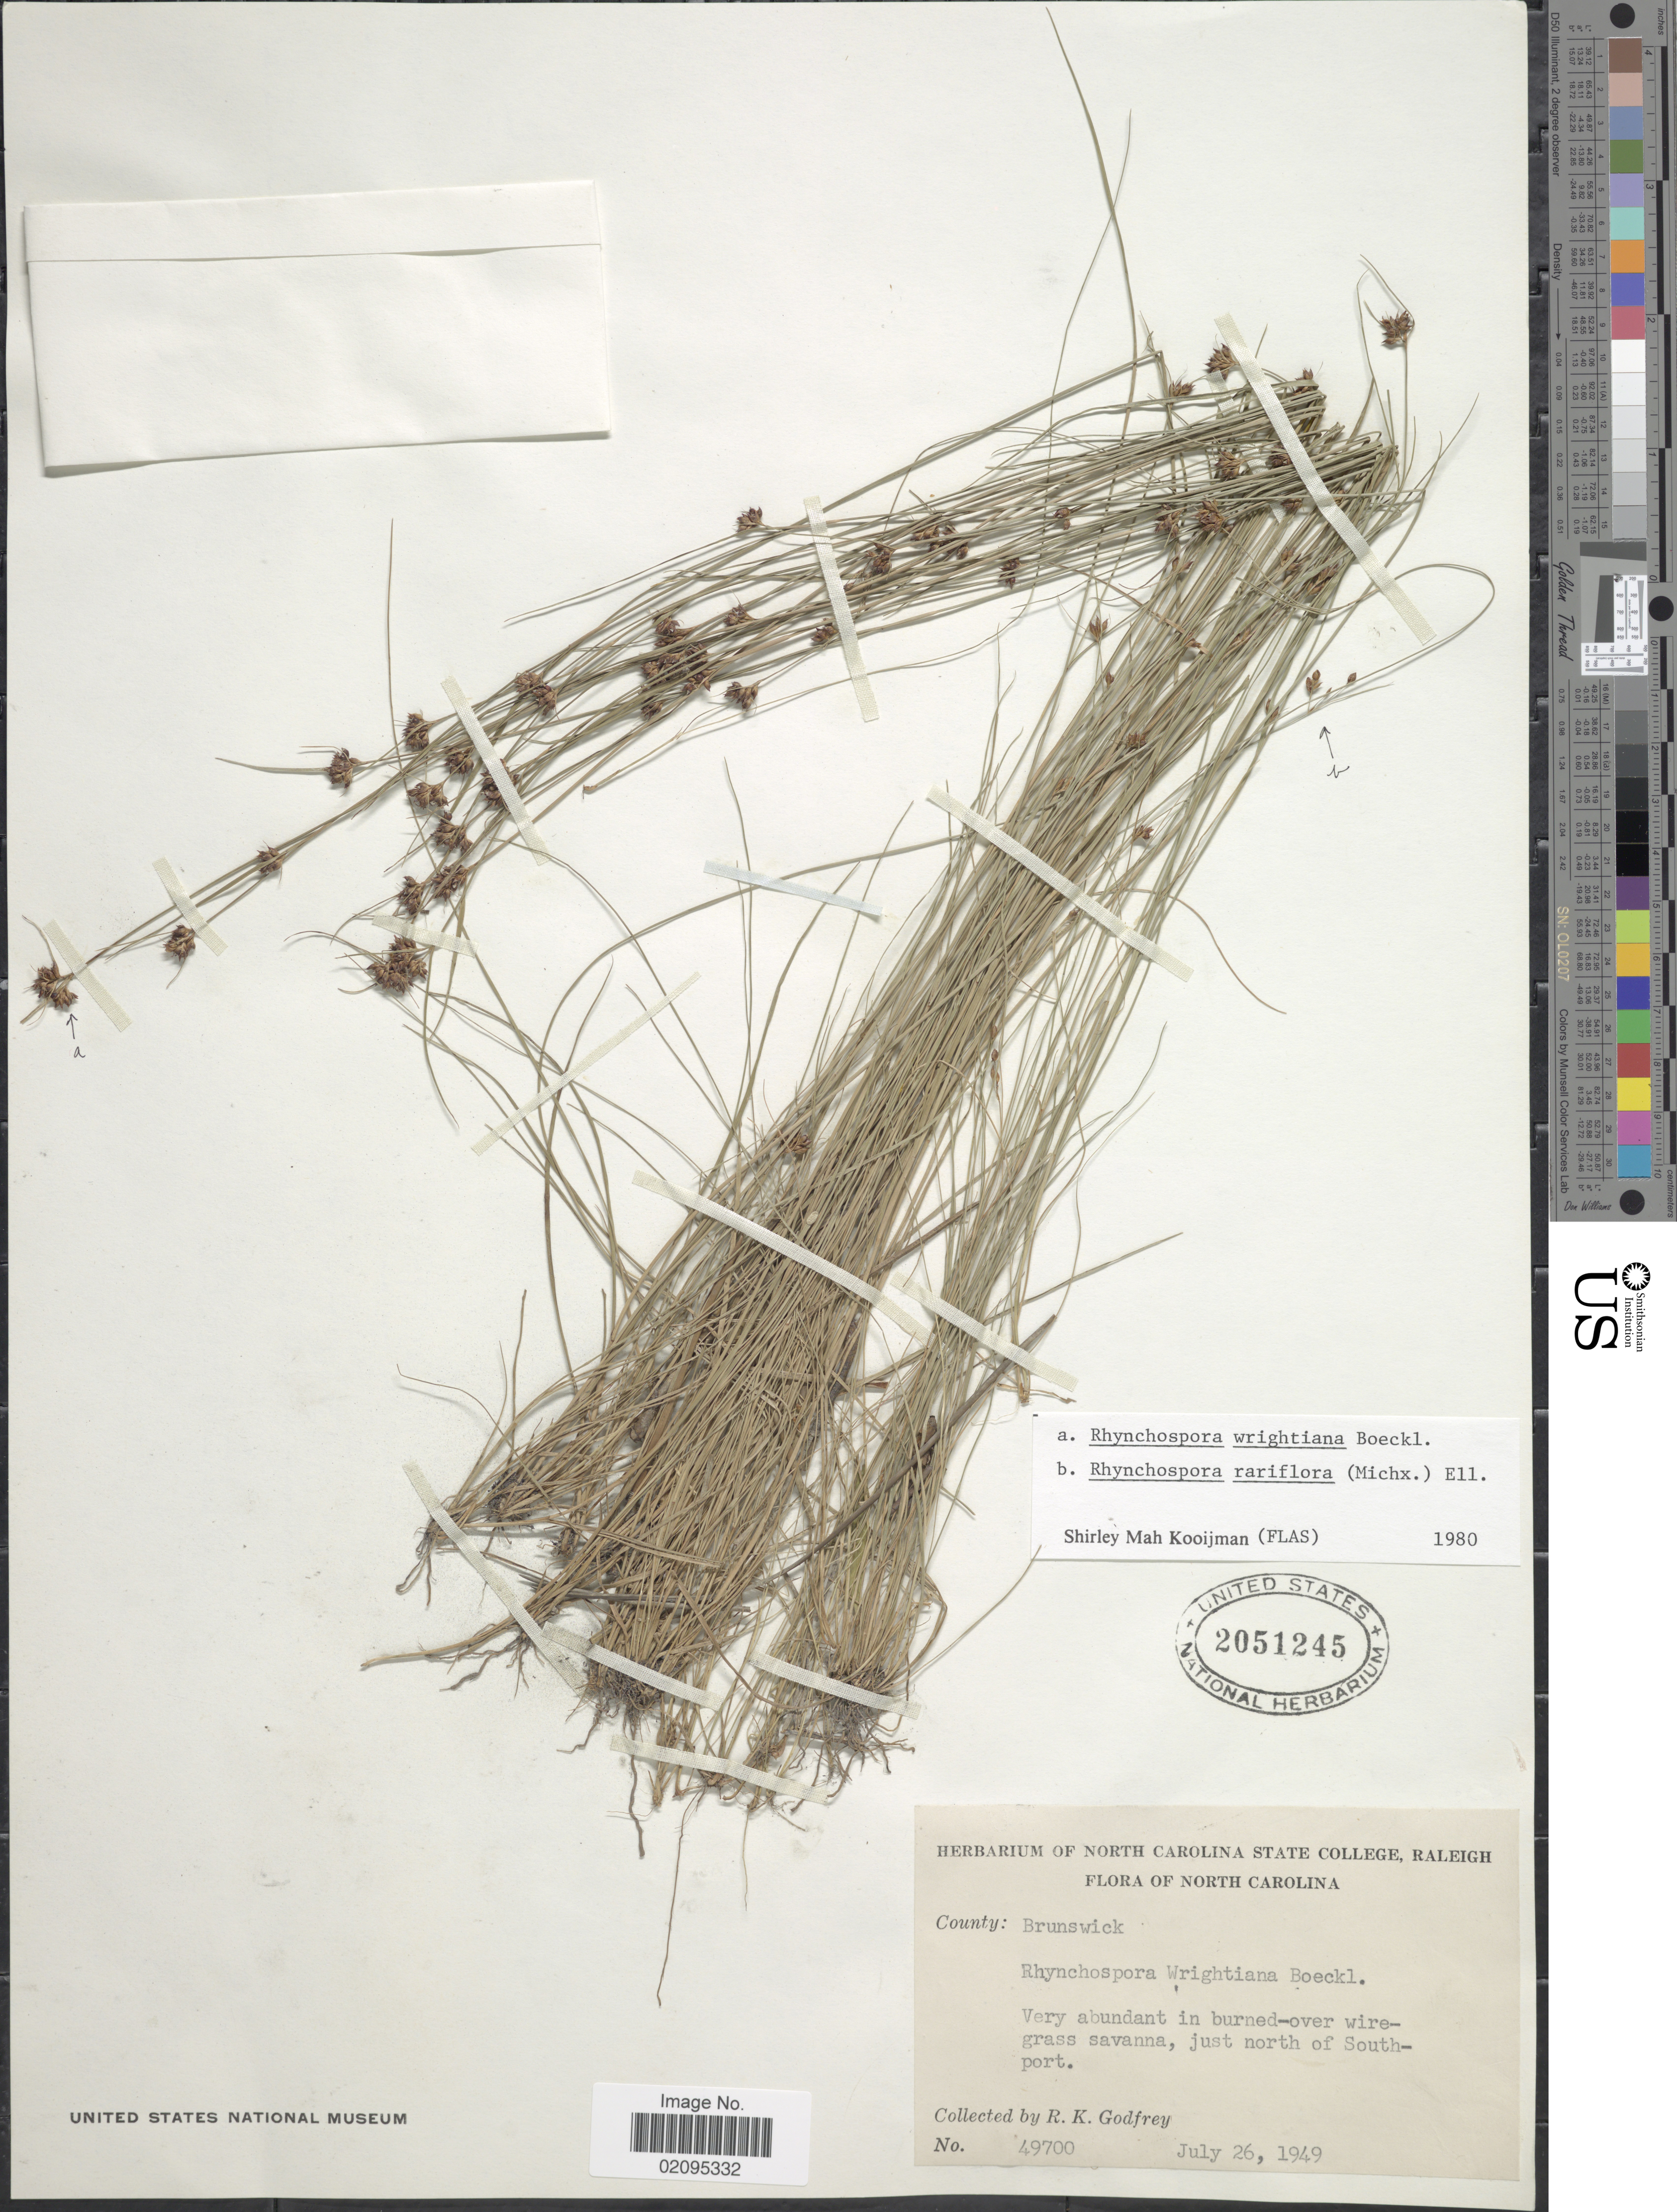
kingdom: Plantae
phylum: Tracheophyta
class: Liliopsida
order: Poales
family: Cyperaceae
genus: Rhynchospora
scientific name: Rhynchospora wrightiana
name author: Boeckeler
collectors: R. K. Godfrey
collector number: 49700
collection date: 1949-07-26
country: United States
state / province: North Carolina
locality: Very abundant in burned-over wire-grass savanna, just north of Southport.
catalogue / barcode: US 2051245